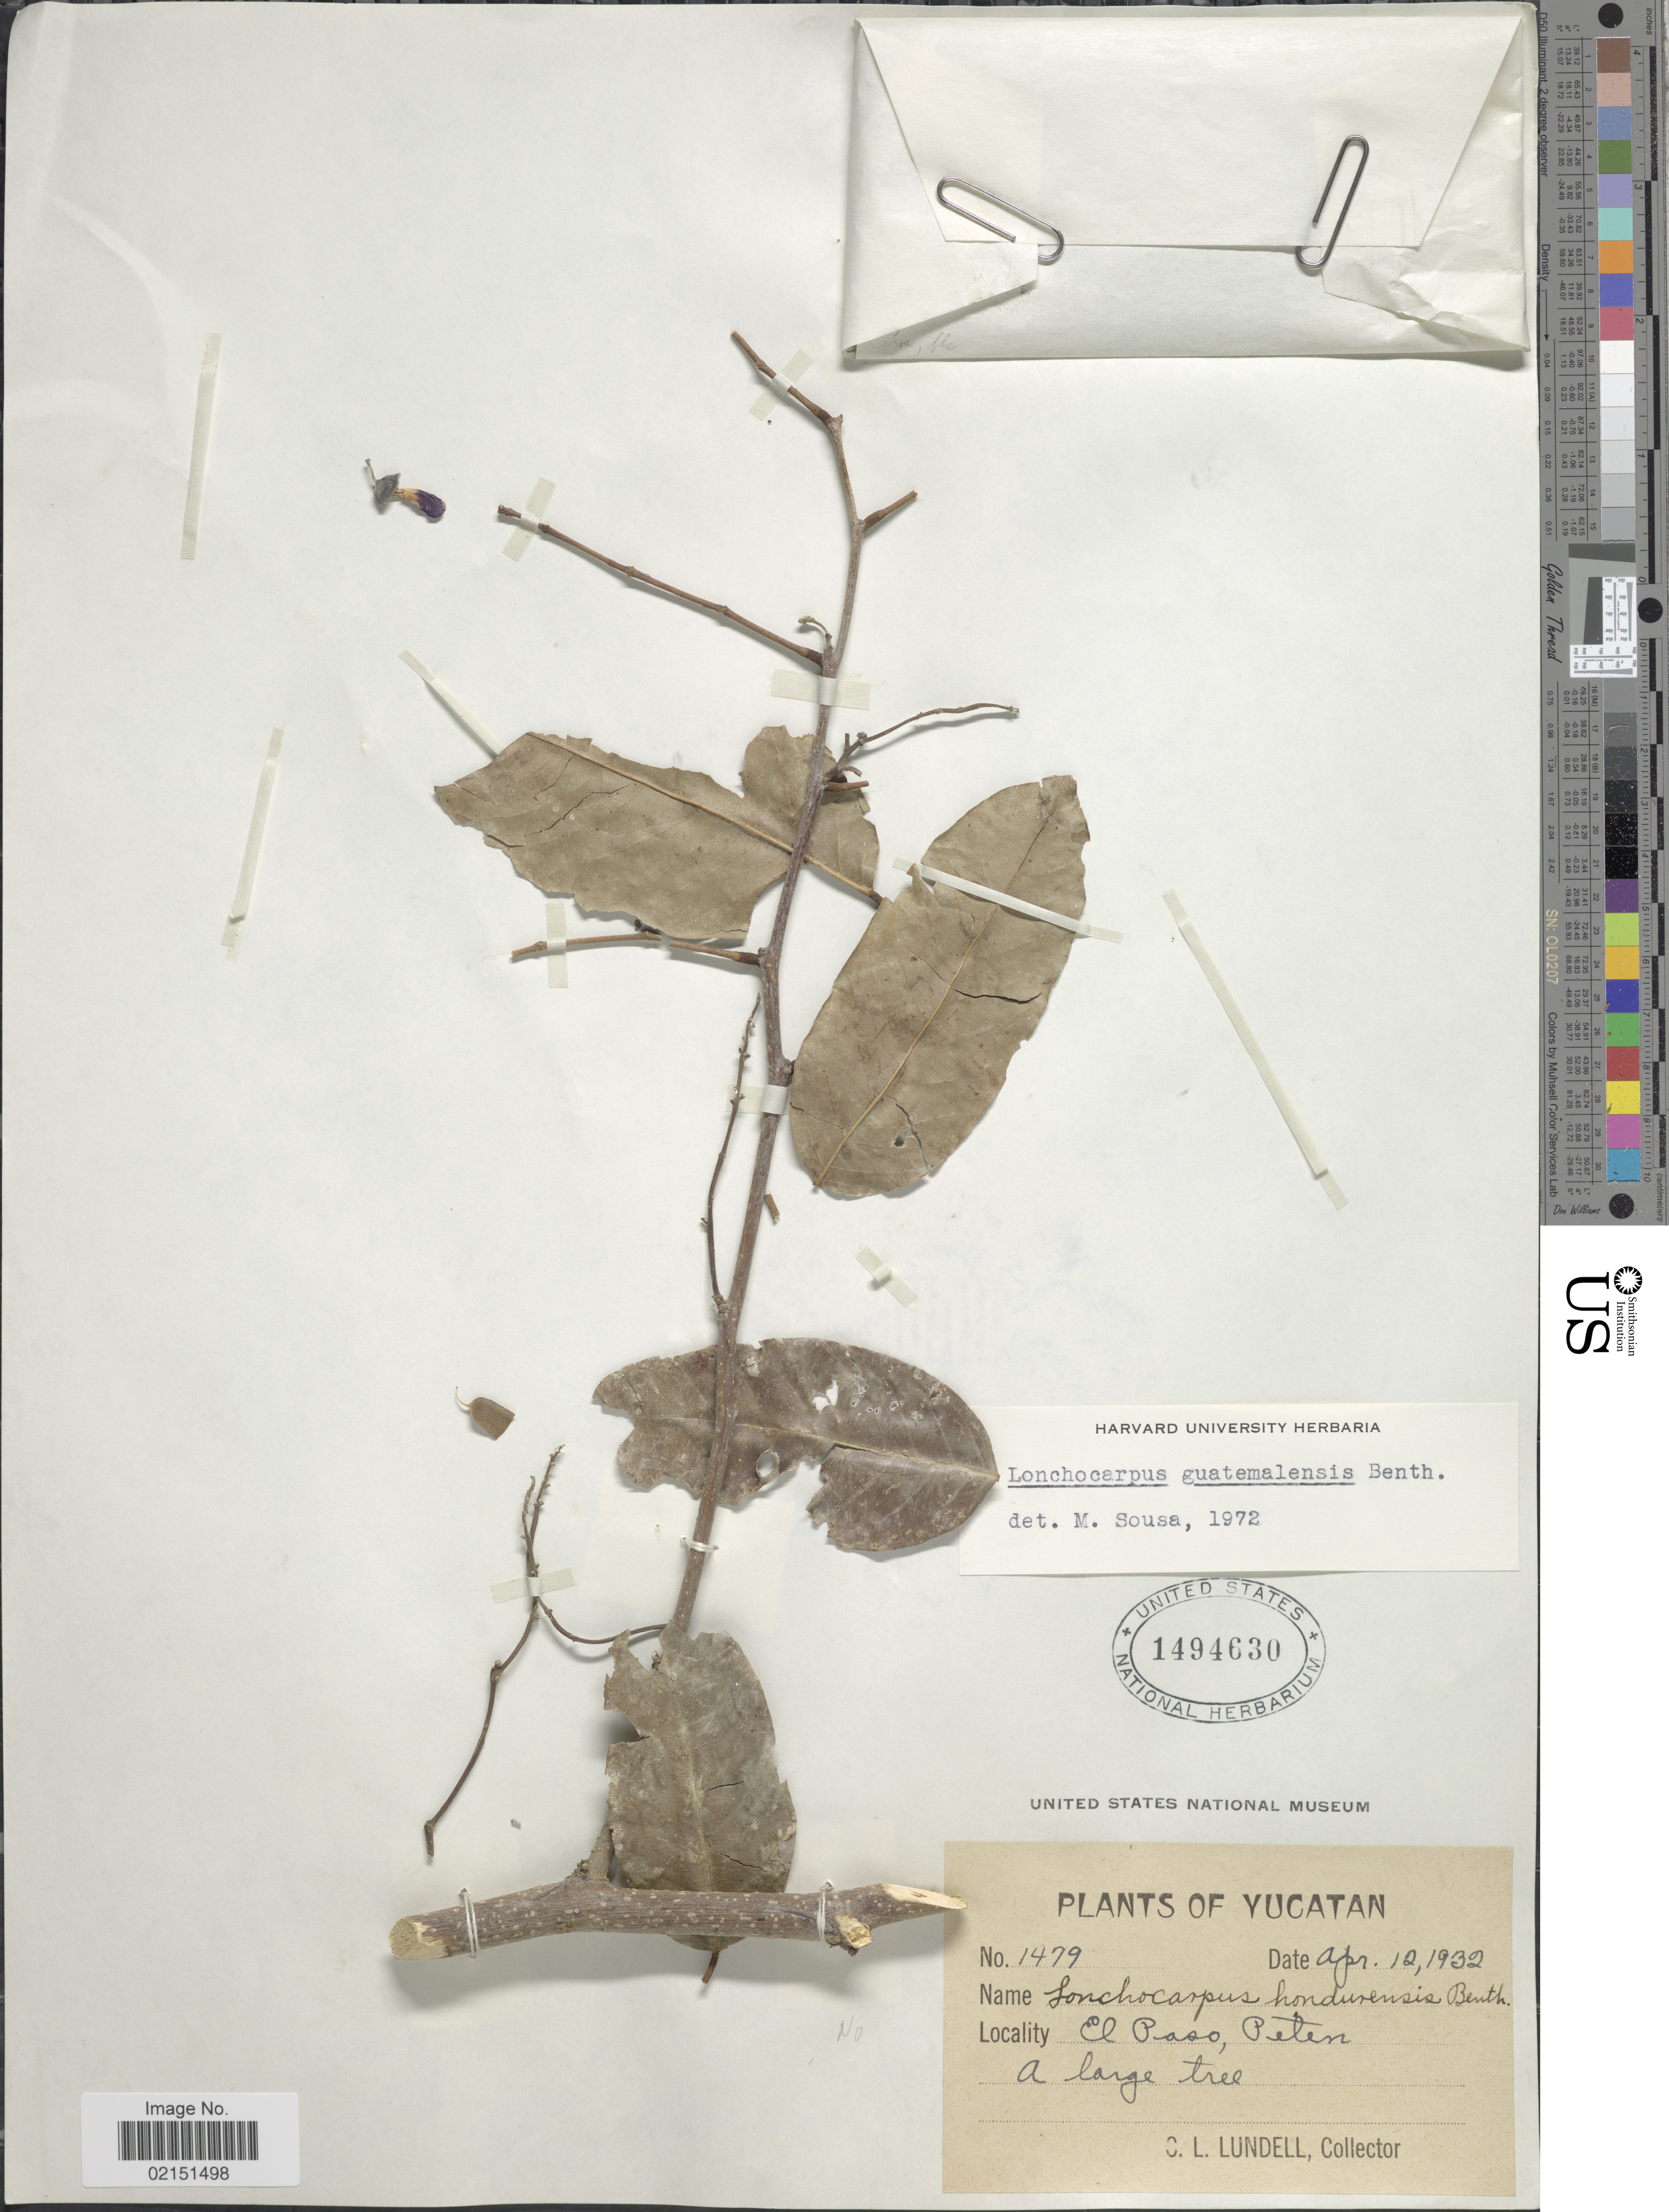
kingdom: Plantae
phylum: Tracheophyta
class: Magnoliopsida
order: Fabales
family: Fabaceae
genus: Lonchocarpus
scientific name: Lonchocarpus guatemalensis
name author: Benth.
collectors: C. L. Lundell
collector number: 1479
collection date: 1932-04-12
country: Mexico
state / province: Yucatán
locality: El Paso, Peten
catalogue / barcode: US 1494630